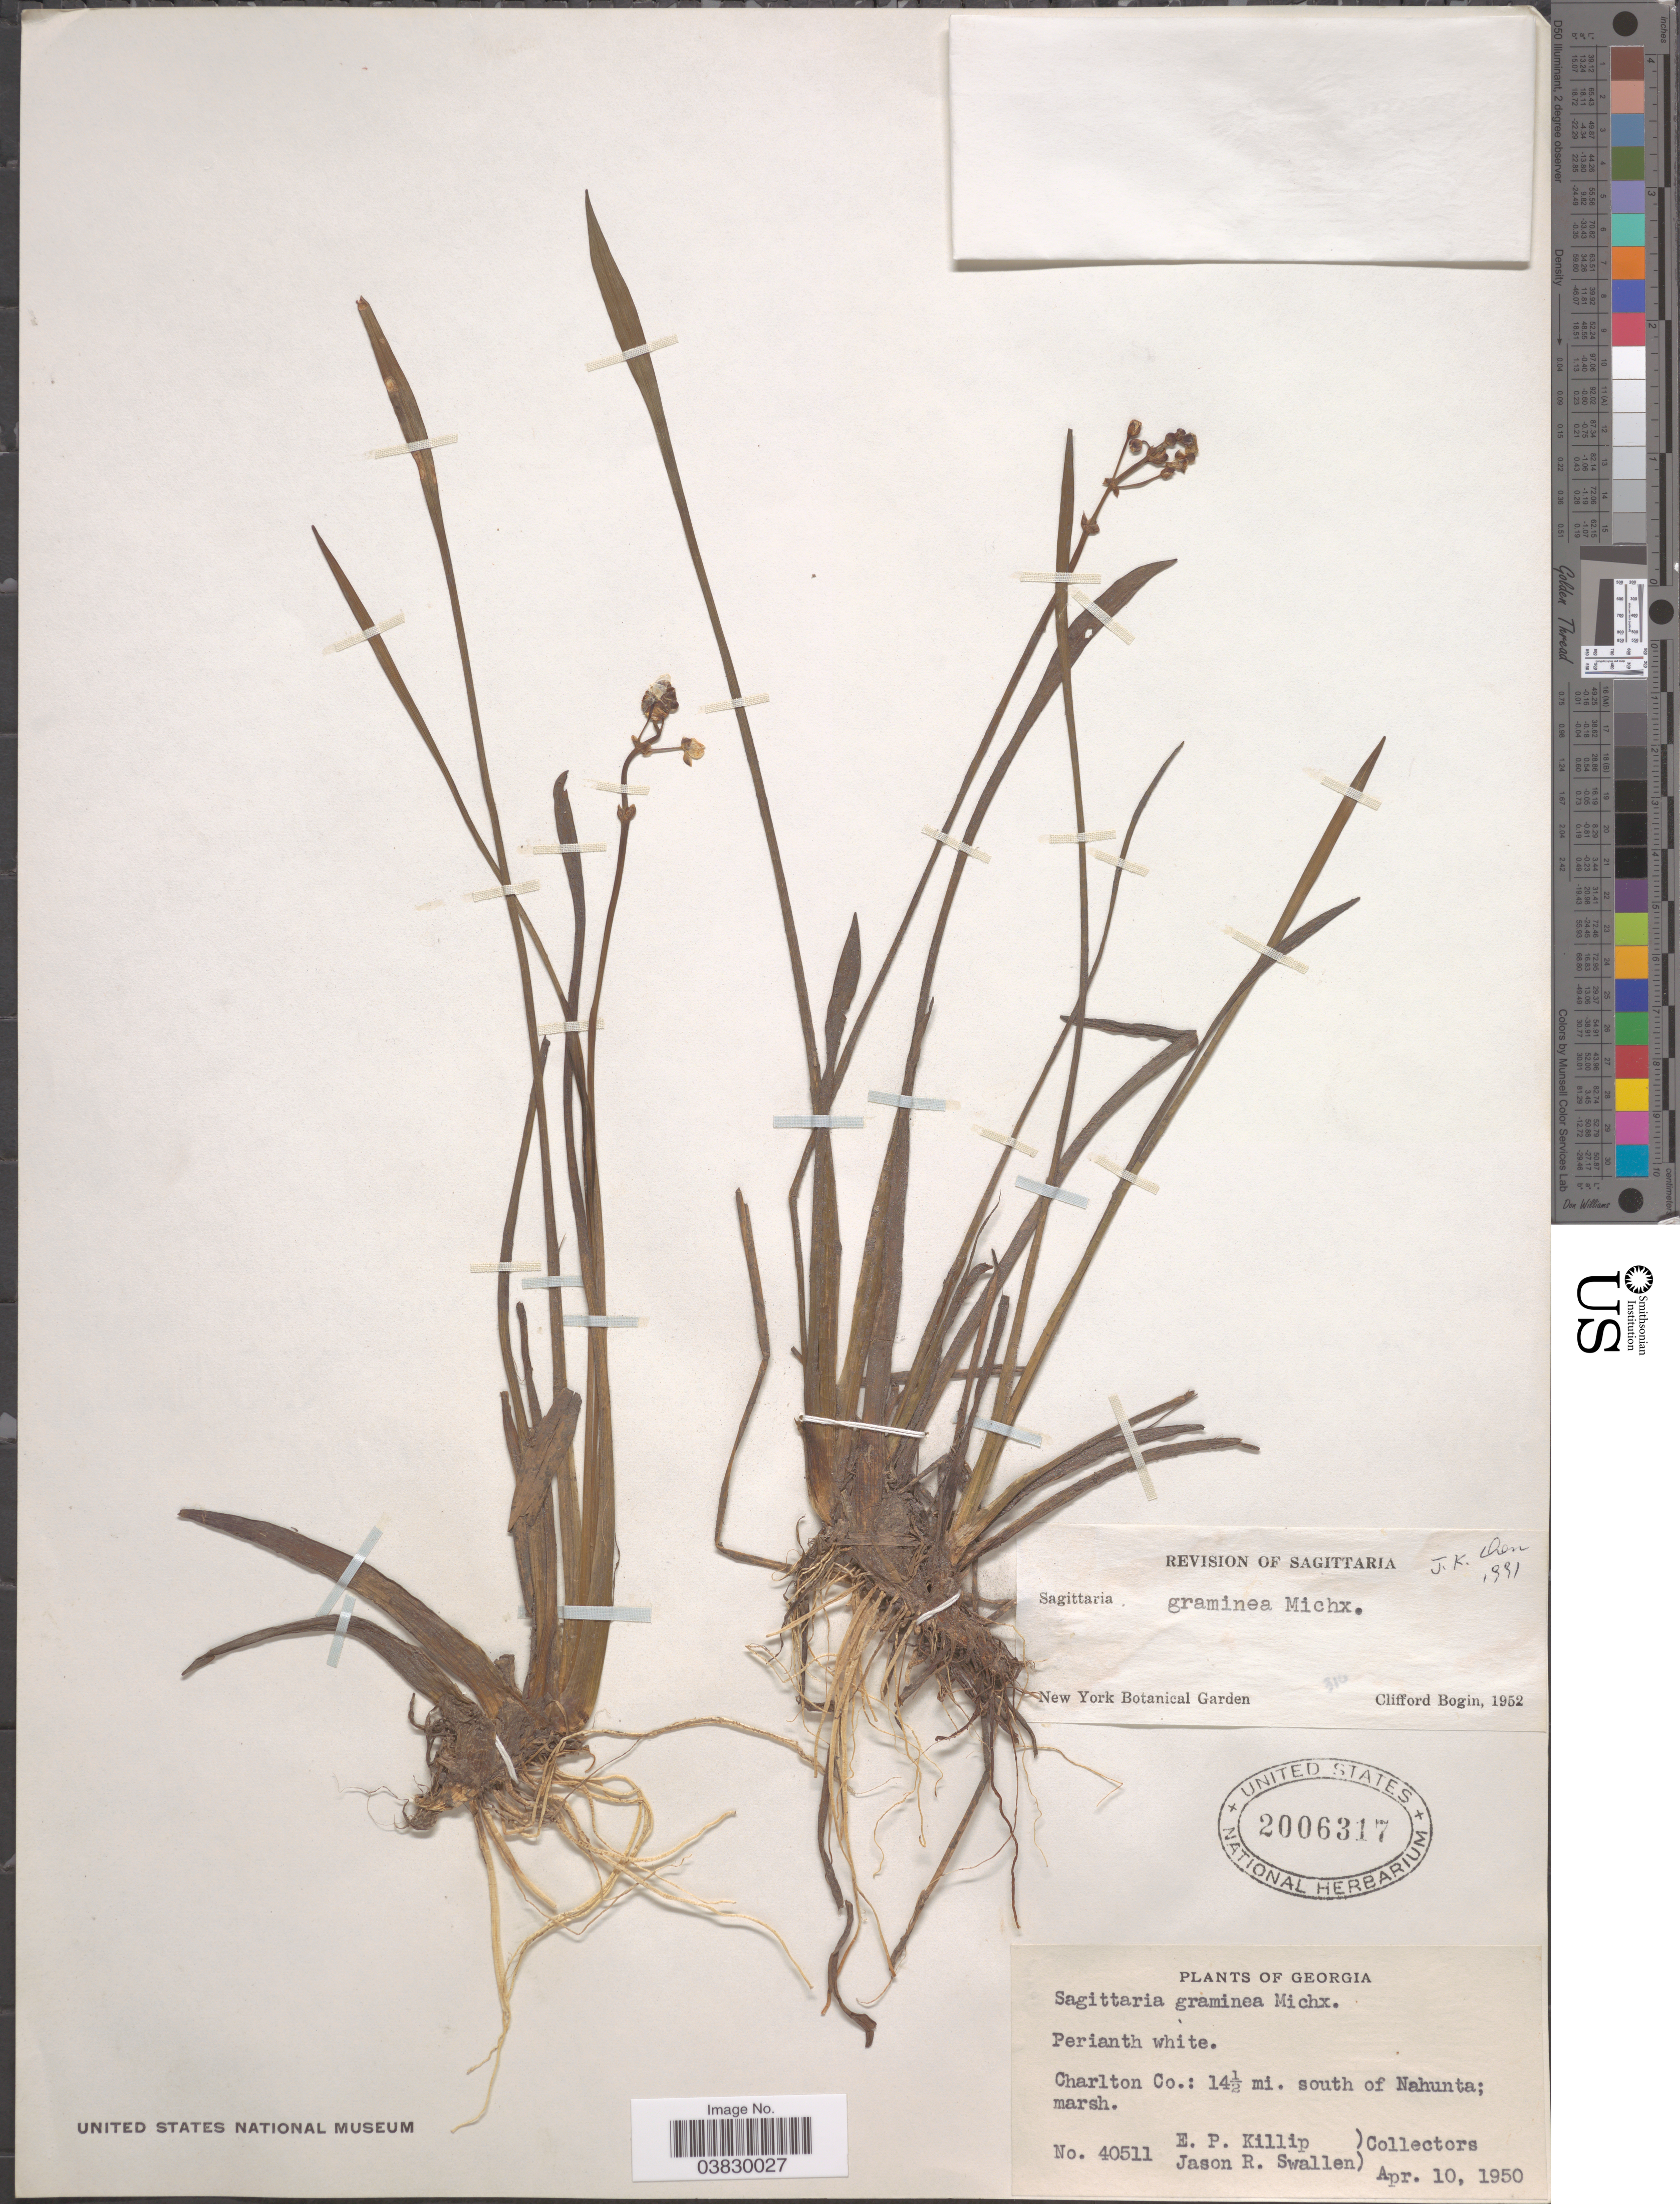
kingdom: Plantae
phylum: Tracheophyta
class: Liliopsida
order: Alismatales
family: Alismataceae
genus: Sagittaria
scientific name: Sagittaria graminea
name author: Michx.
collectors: E. P. Killip & J. R. Swallen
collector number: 40511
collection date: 1950-04-10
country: United States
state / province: Georgia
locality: Charlton Co.: 14½ mi. south of Nahunta; marsh.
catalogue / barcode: US 2006317